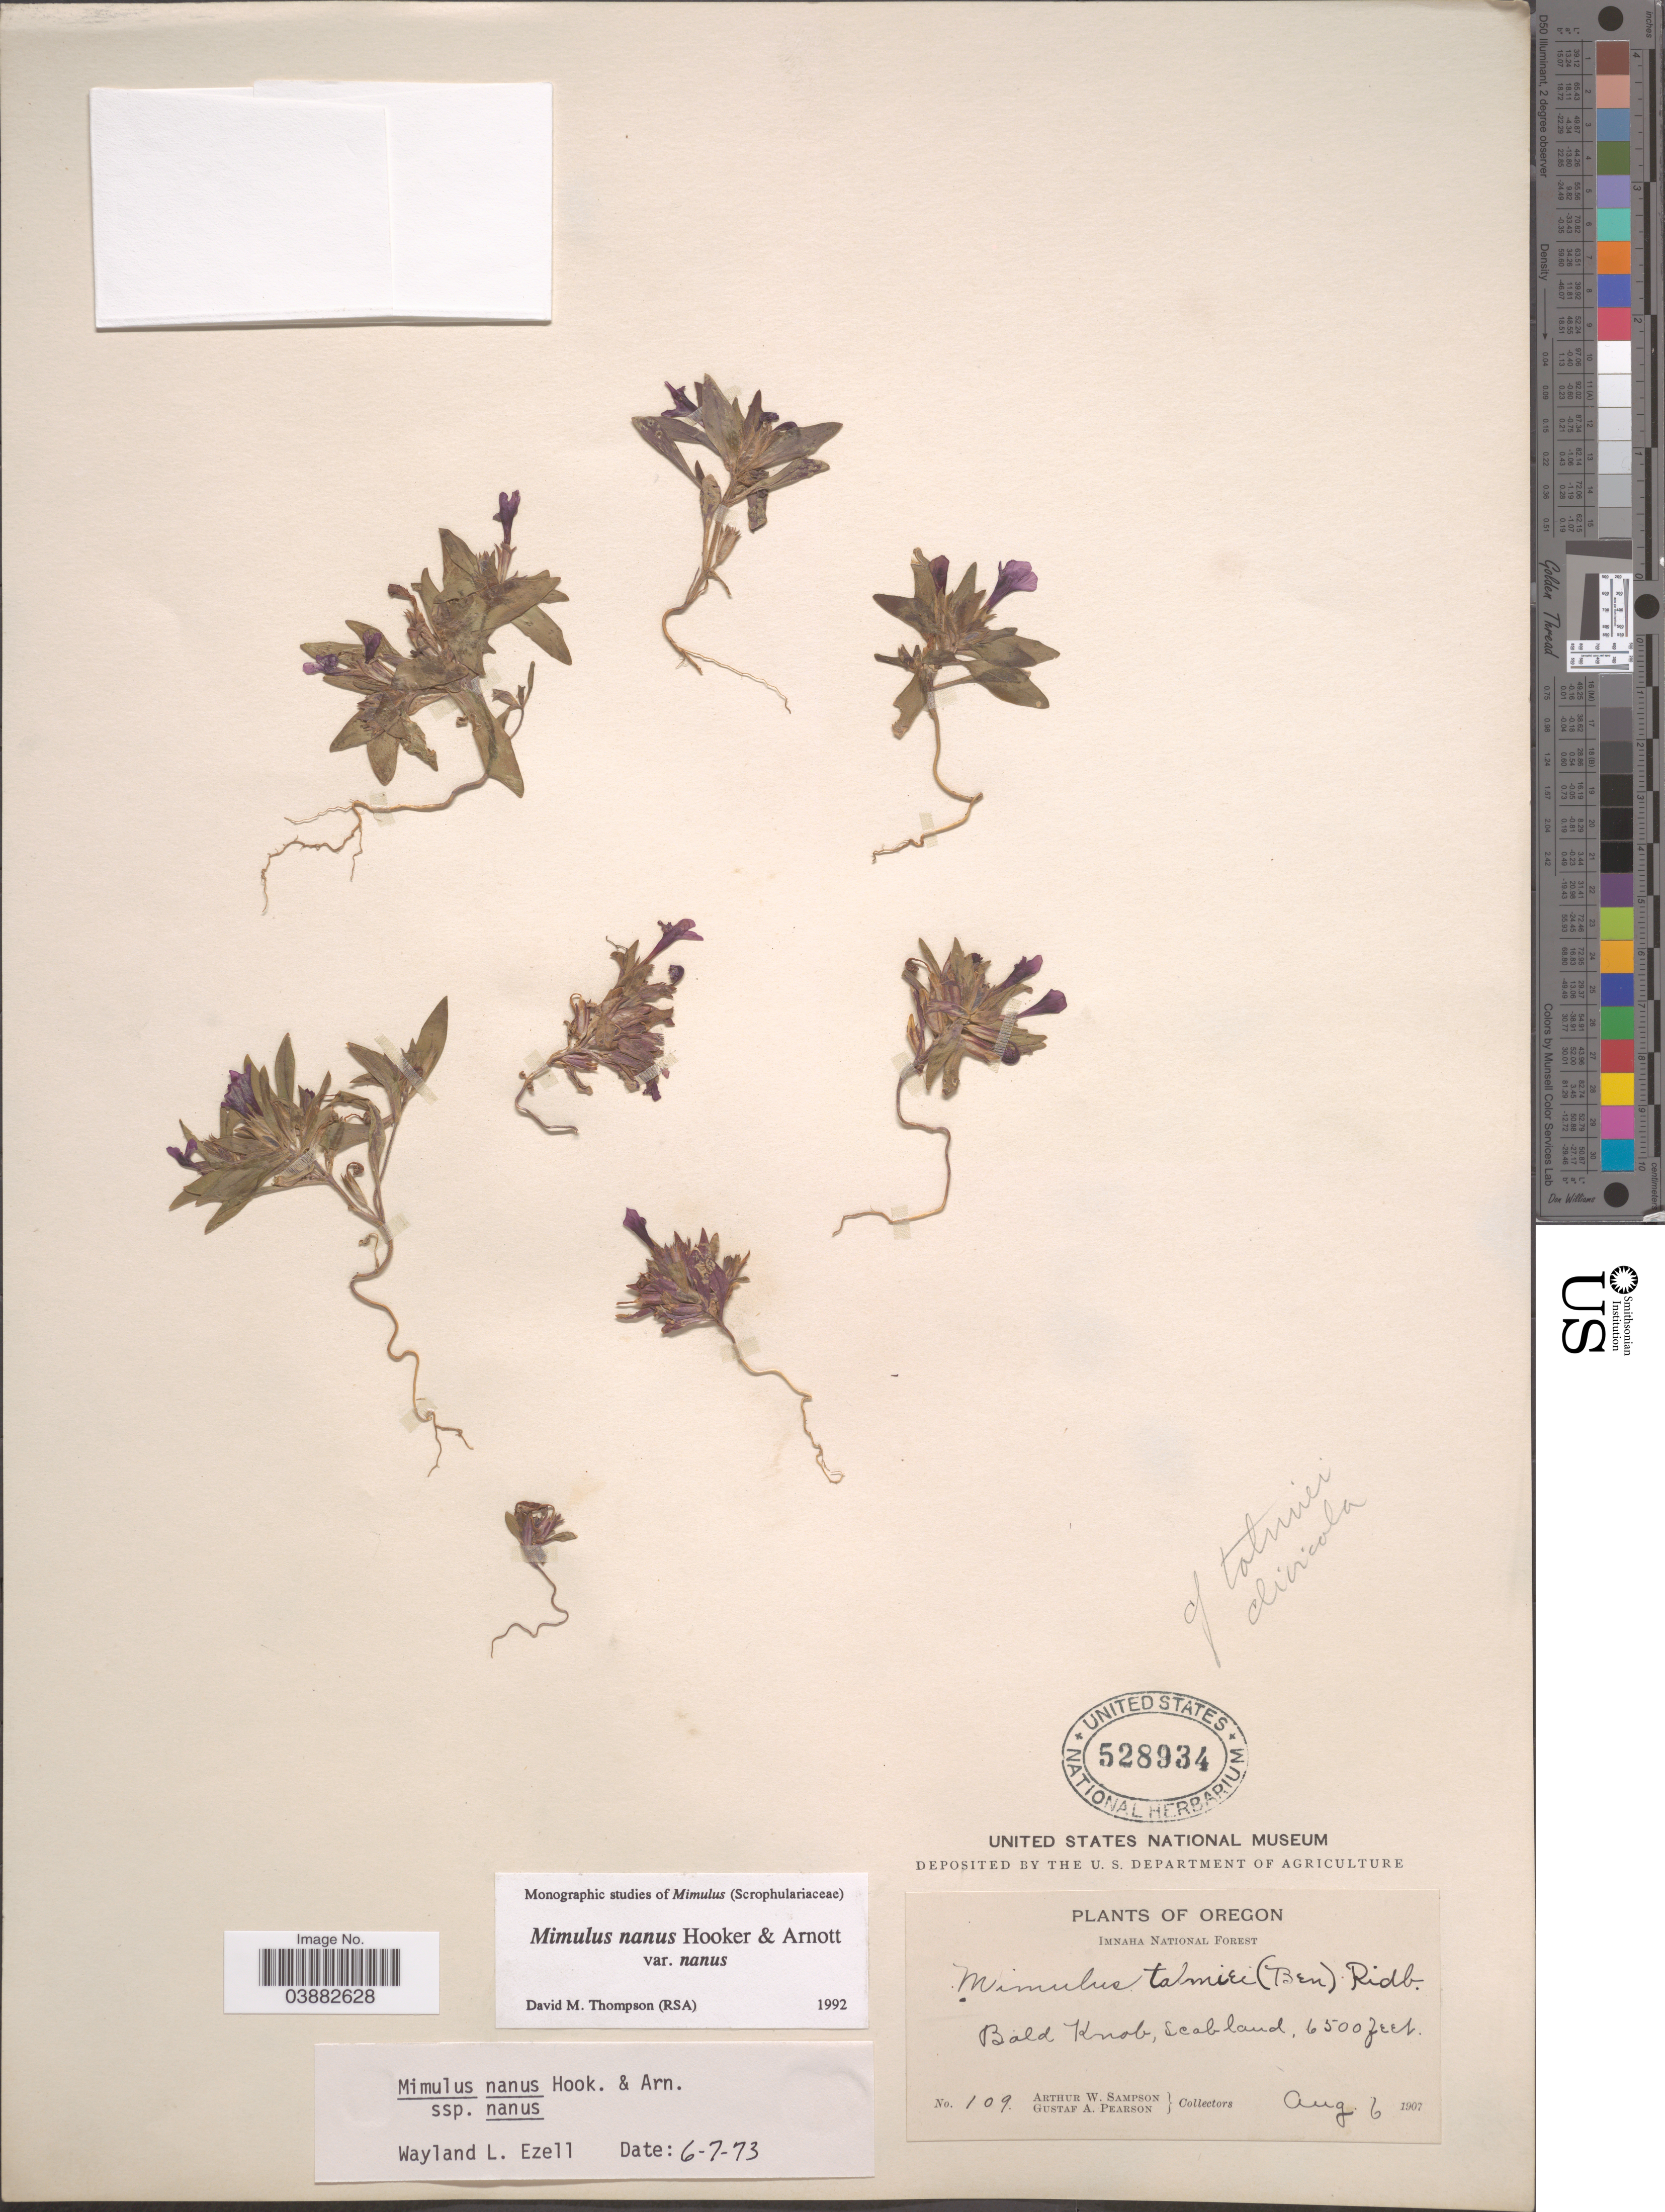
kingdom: Plantae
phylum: Tracheophyta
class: Magnoliopsida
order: Lamiales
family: Phrymaceae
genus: Mimulus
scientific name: Mimulus nanus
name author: Hook. & Arn.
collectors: A. Sampson & G. Pearson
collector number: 109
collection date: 1907-08-06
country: United States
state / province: Oregon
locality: Imnaha National Forest. Bald Knob, Scabland.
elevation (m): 1981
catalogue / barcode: US 528934